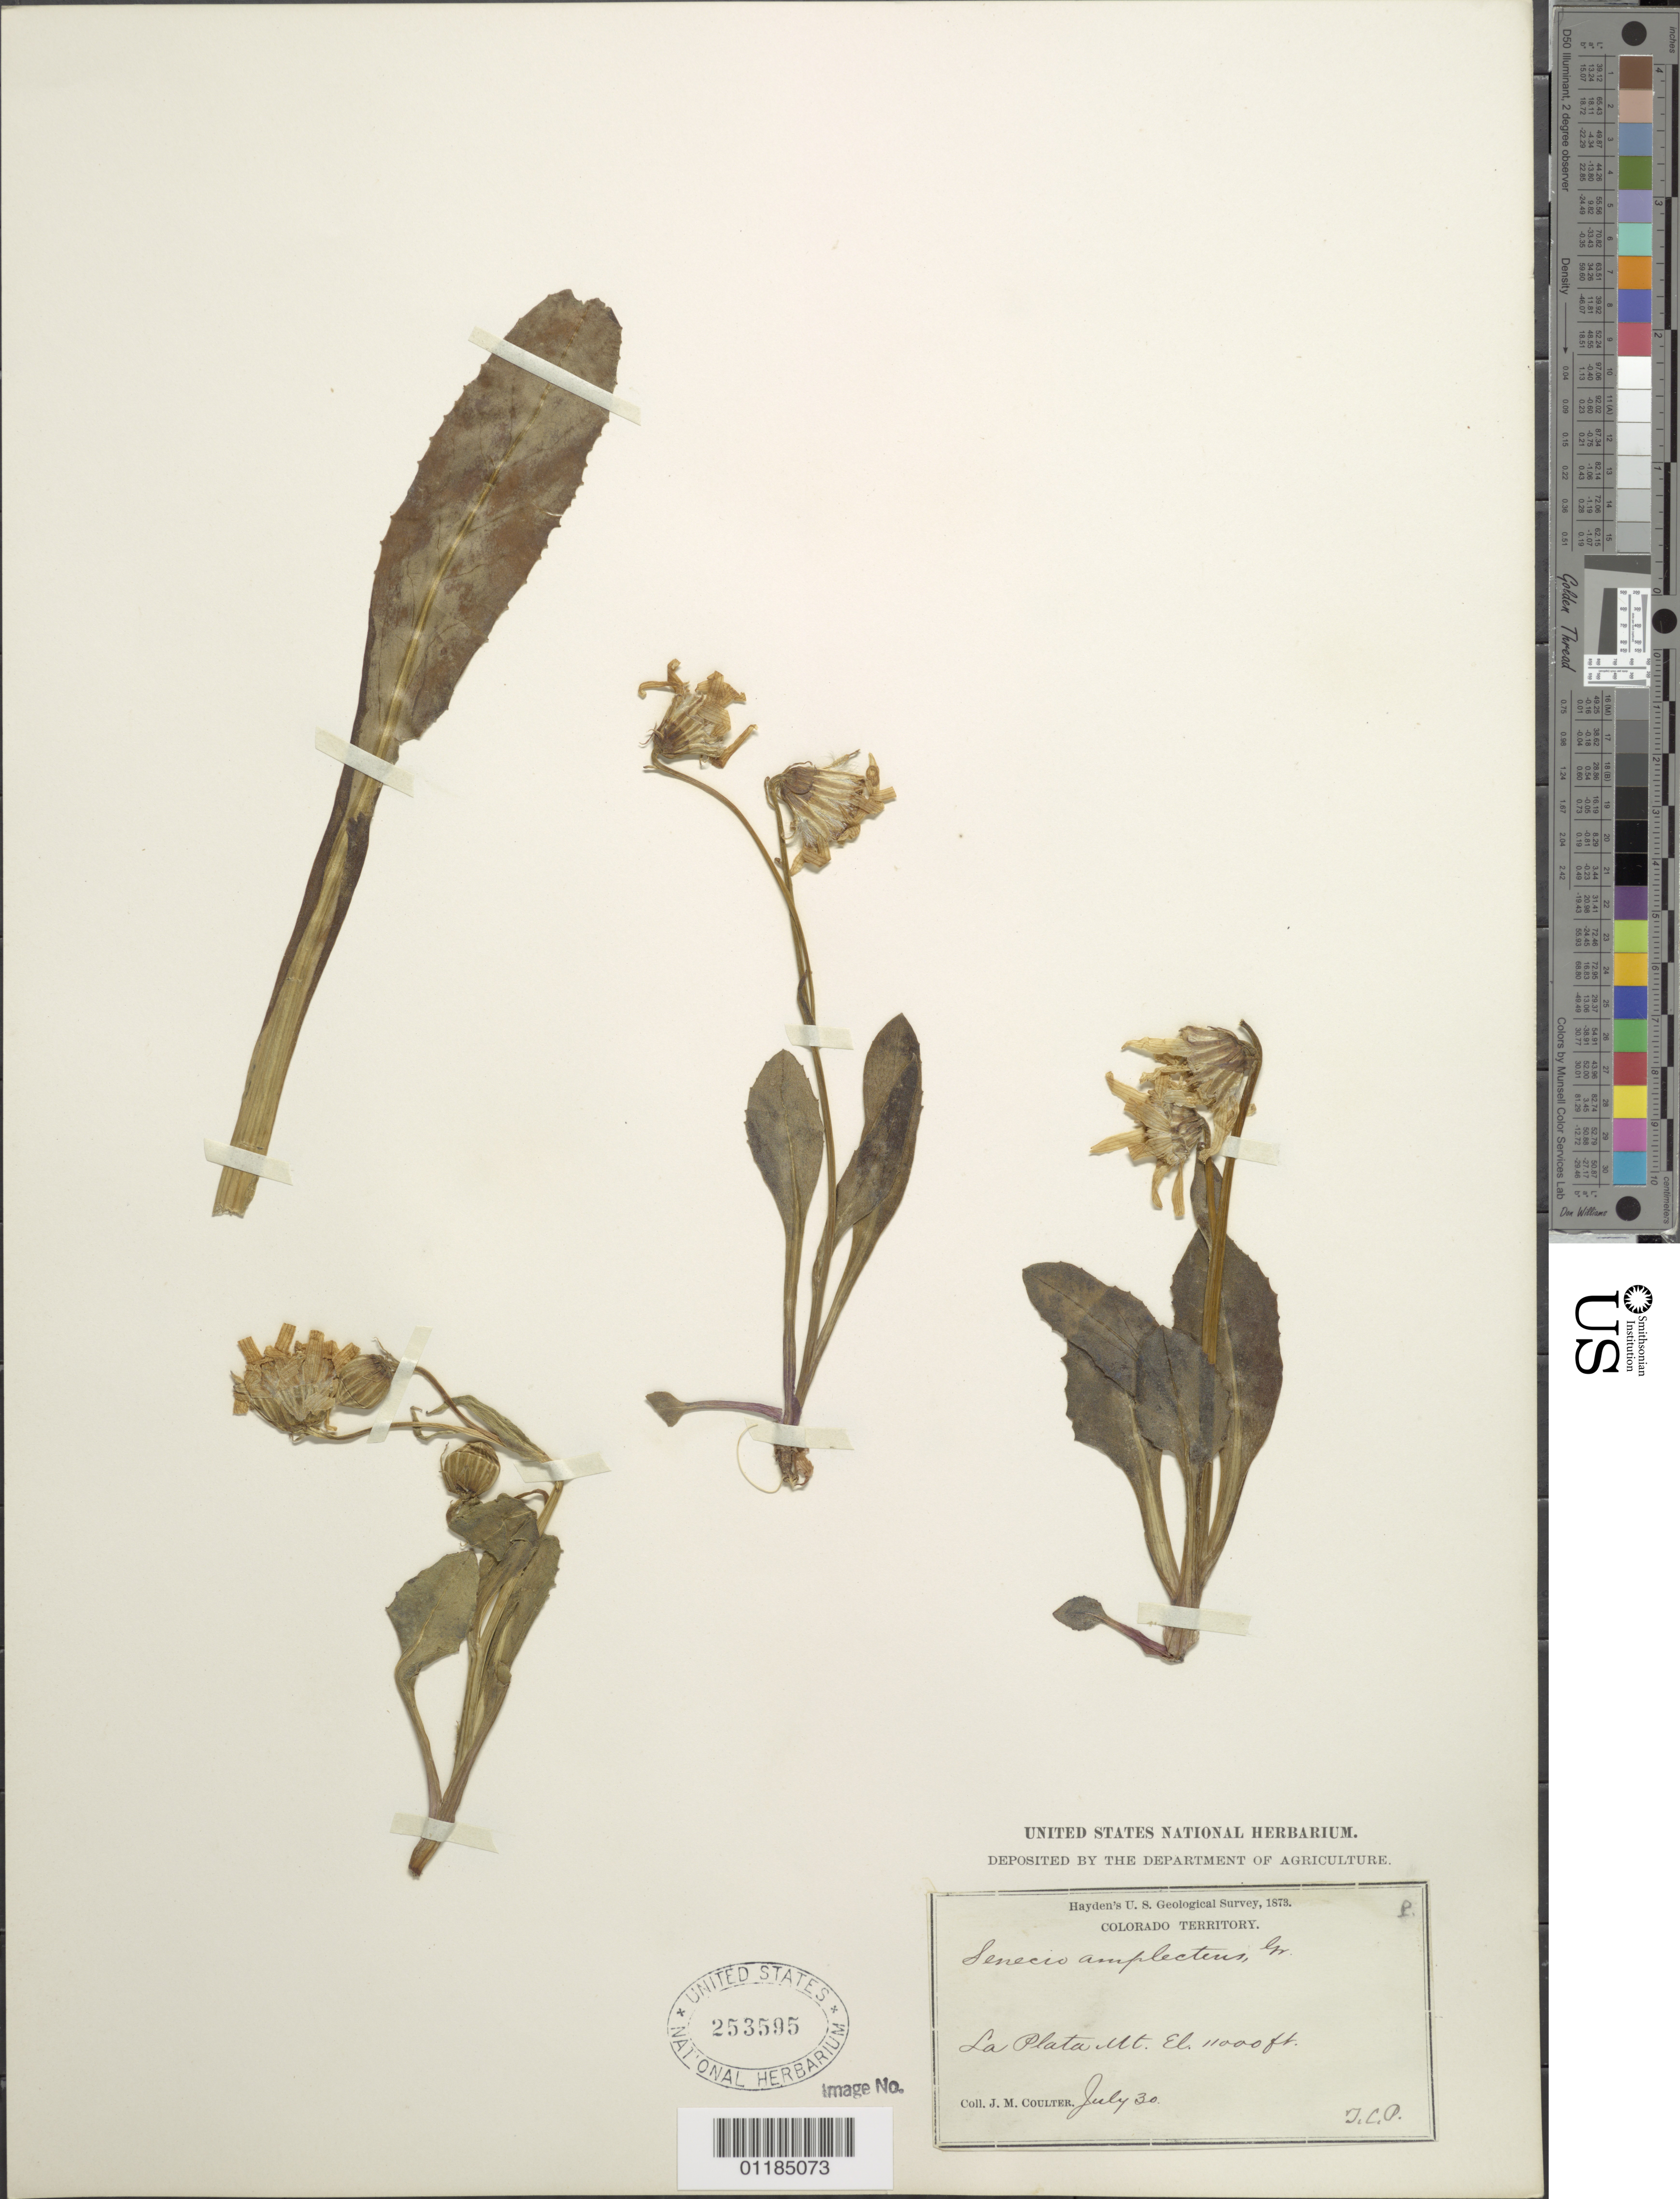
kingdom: Plantae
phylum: Tracheophyta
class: Magnoliopsida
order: Asterales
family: Asteraceae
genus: Senecio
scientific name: Senecio amplectens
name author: A. Gray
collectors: J. M. Coulter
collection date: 1873-07-30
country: United States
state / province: Colorado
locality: La Plata Mt.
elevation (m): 3505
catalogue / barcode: US 253595